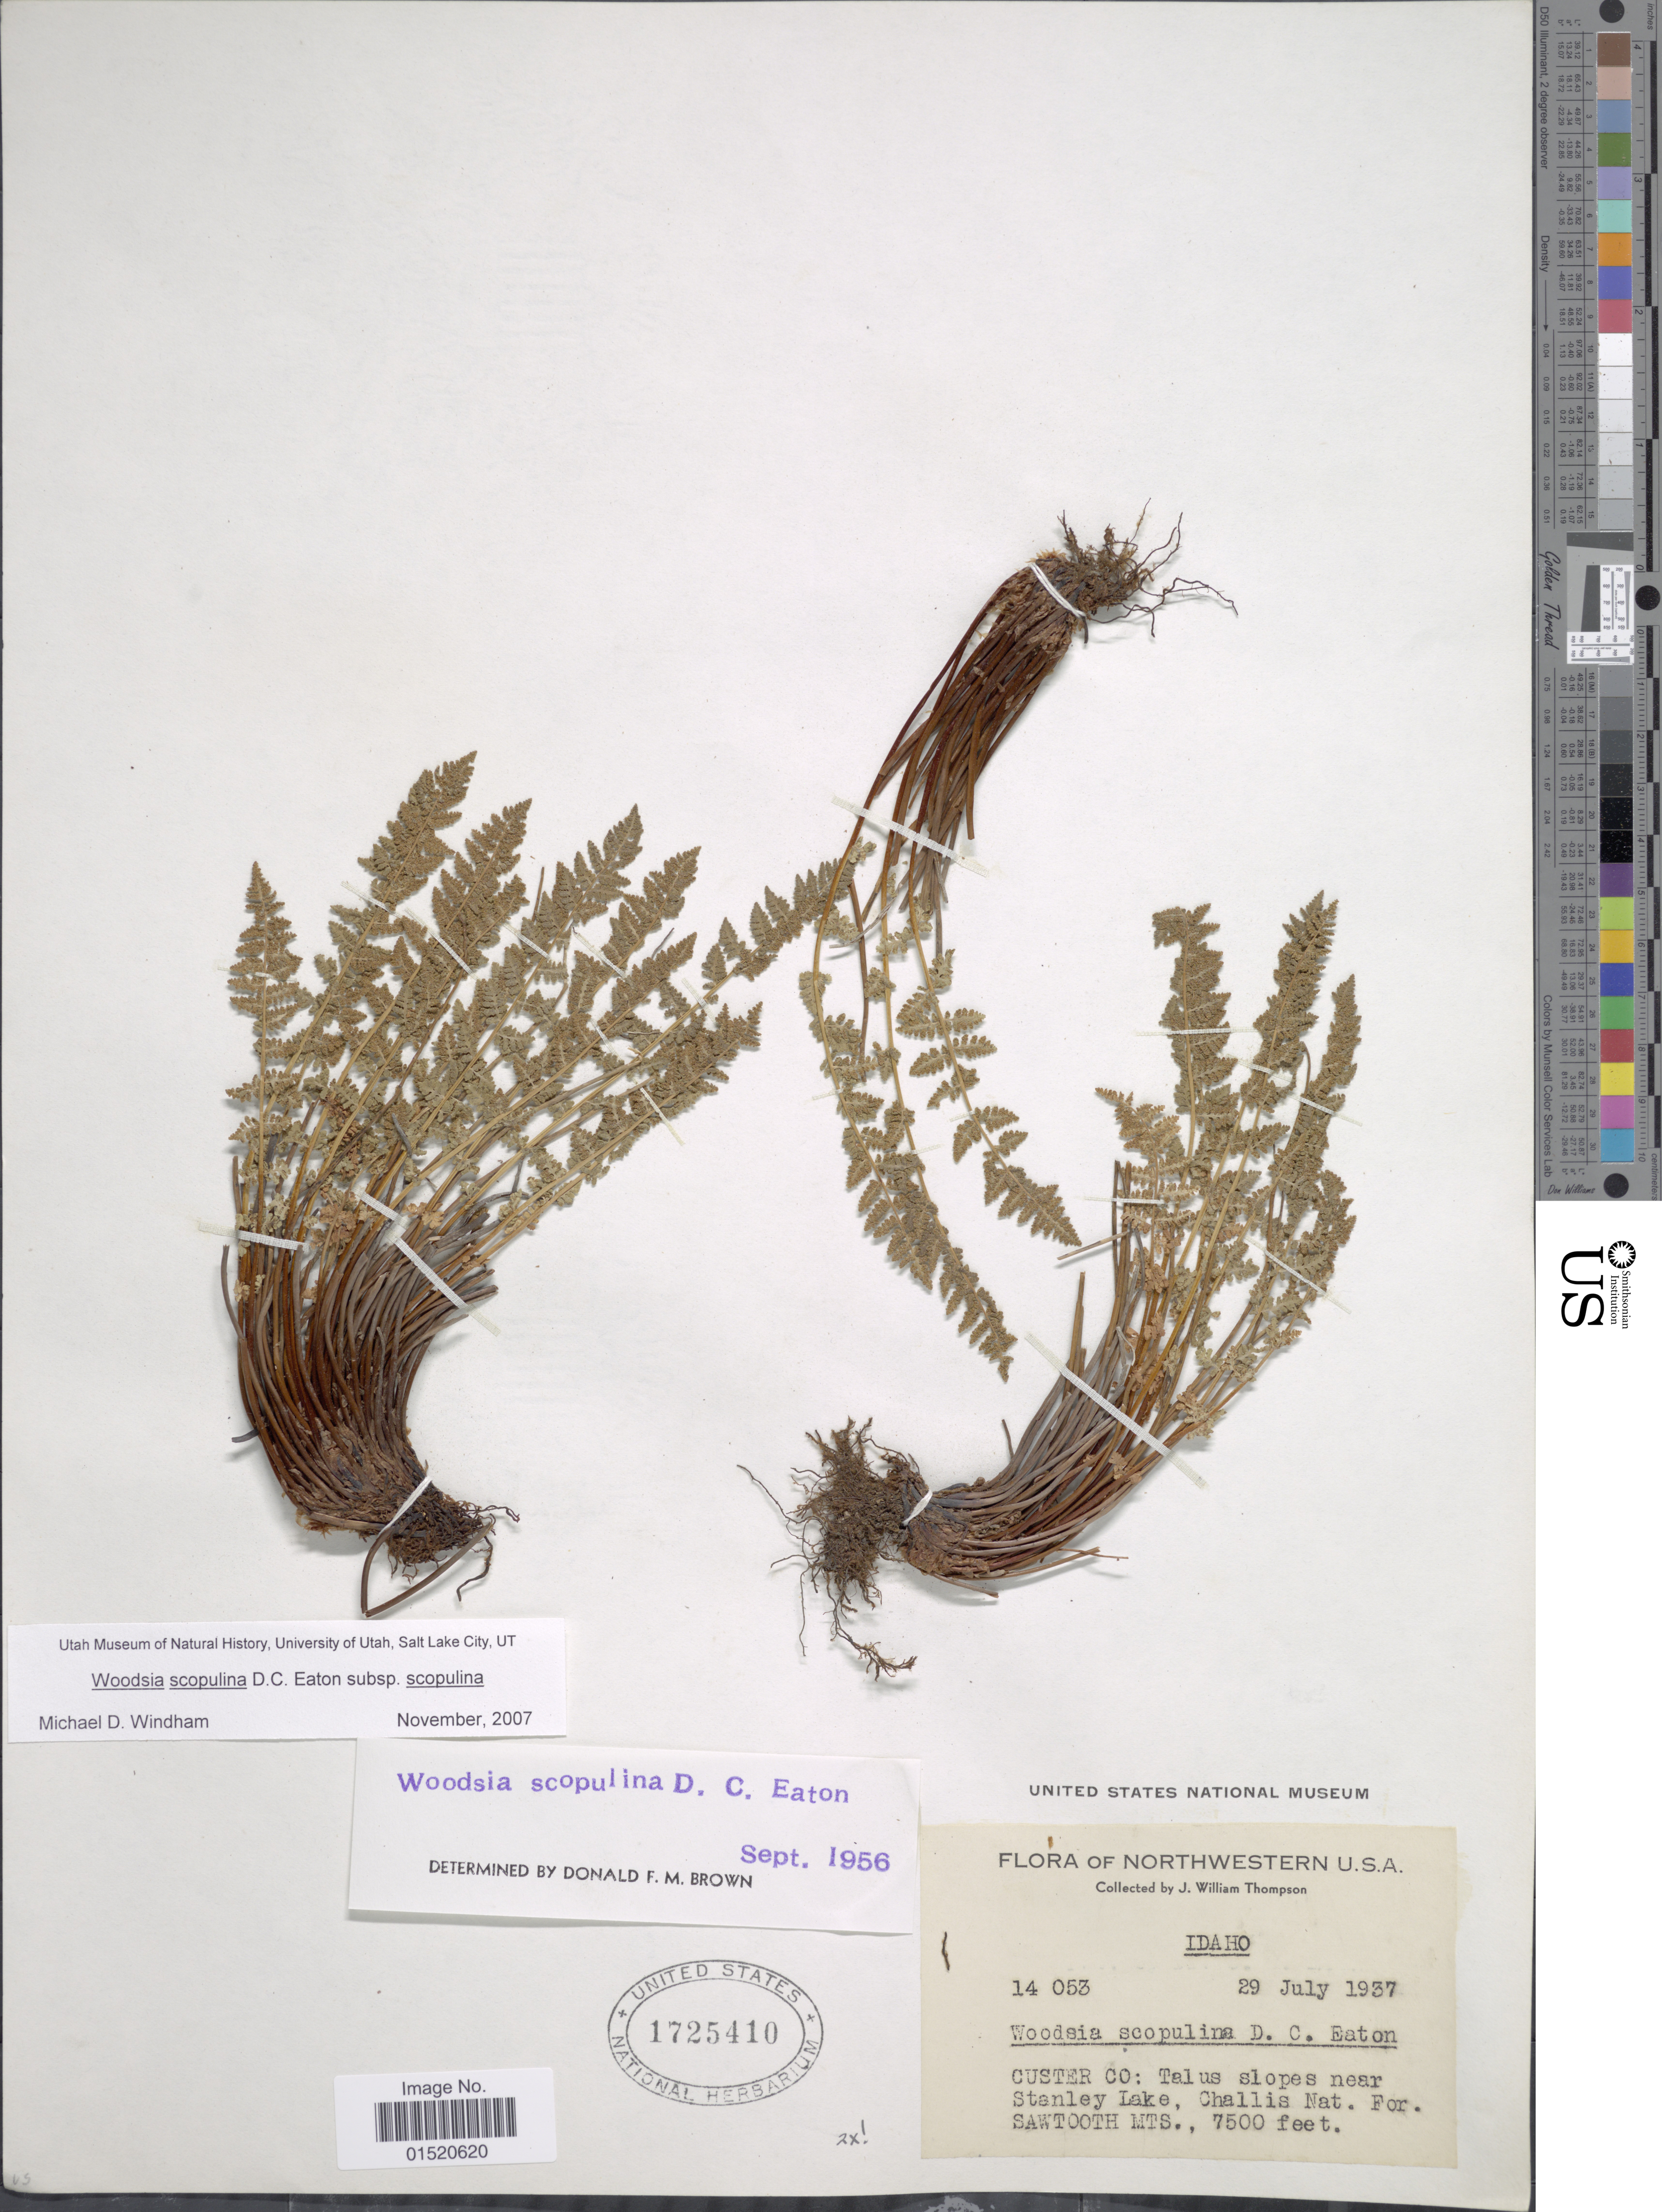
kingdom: Plantae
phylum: Tracheophyta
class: Polypodiopsida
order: Polypodiales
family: Woodsiaceae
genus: Woodsia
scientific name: Woodsia scopulina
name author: D.C. Eaton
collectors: J. W. Thompson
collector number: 14053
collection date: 1937-07-29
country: United States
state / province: Idaho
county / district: Custer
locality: Talus slopes near Stanley Lake, Challis Nat. For. Sawwtooth Mts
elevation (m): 2286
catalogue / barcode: US 1725410